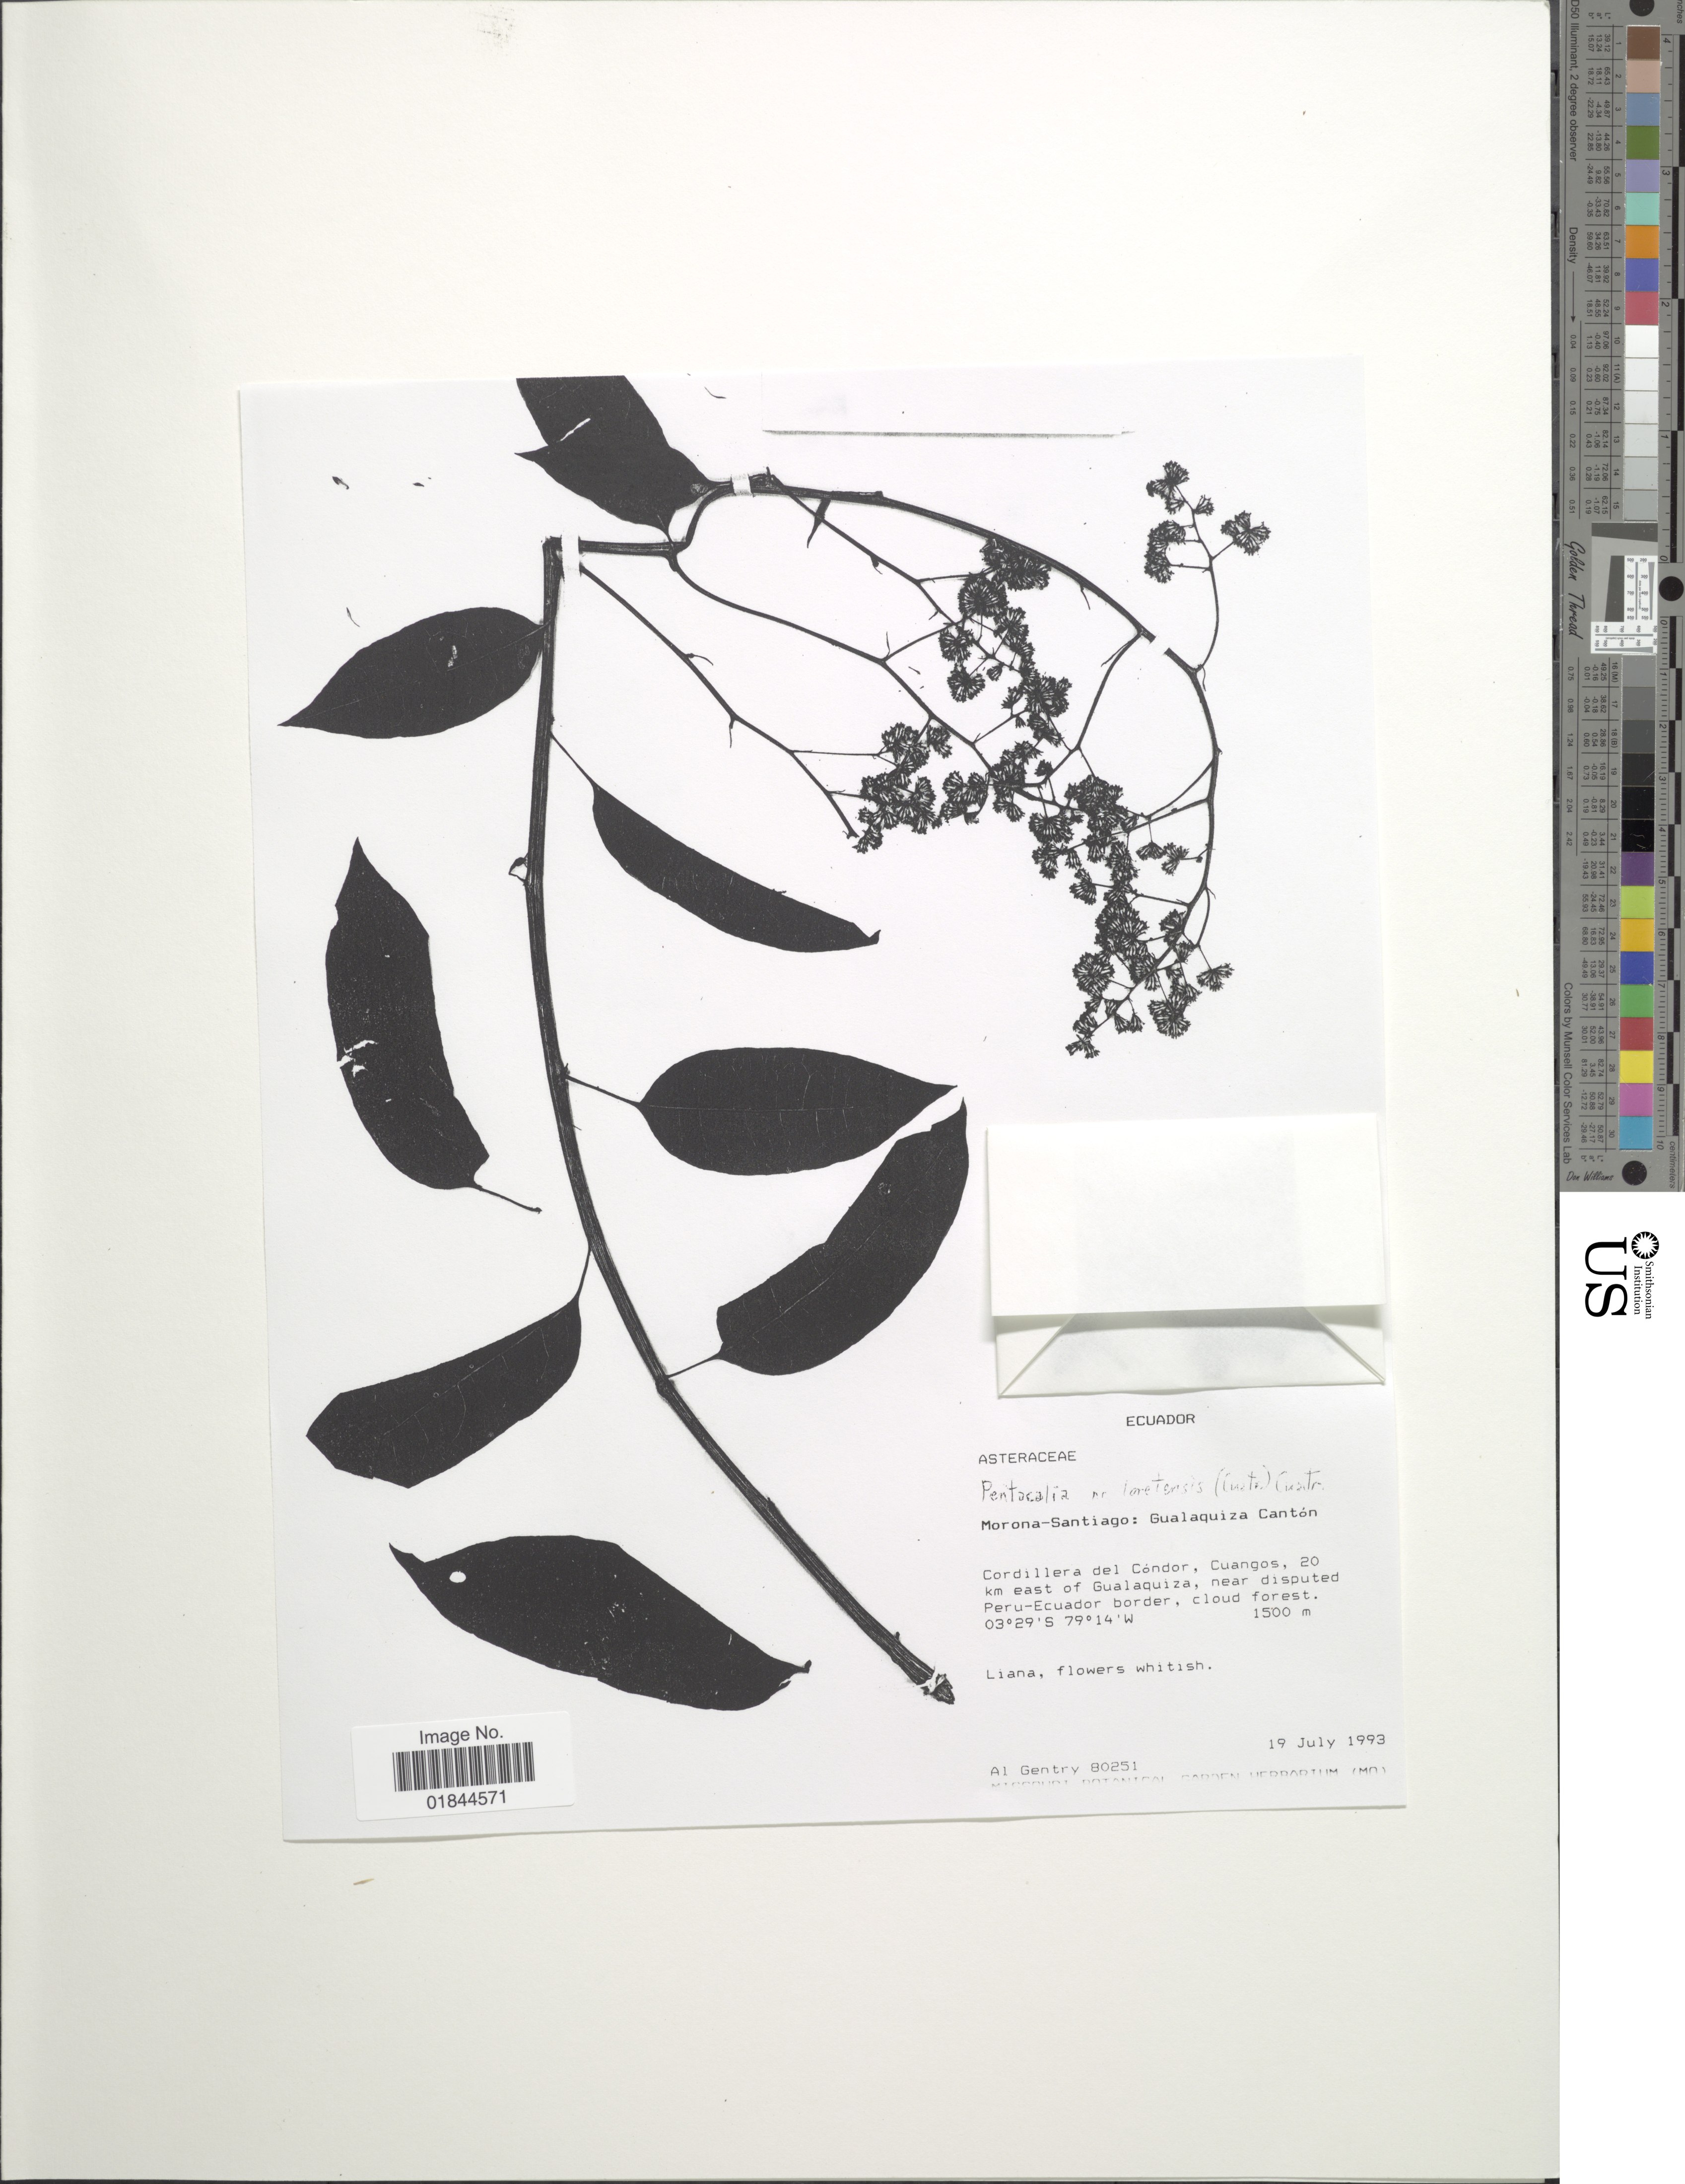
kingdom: Plantae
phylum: Tracheophyta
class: Magnoliopsida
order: Asterales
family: Asteraceae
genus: Pentacalia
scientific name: Pentacalia loretensis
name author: Cuatrec.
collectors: A. H. Gentry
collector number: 80251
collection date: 1993-07-19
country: Ecuador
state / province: Morona-Santiago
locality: Gualaquiza Canton, Cordillera del Condor, Cuangos, 20 km east of Gualaquiza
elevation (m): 1500